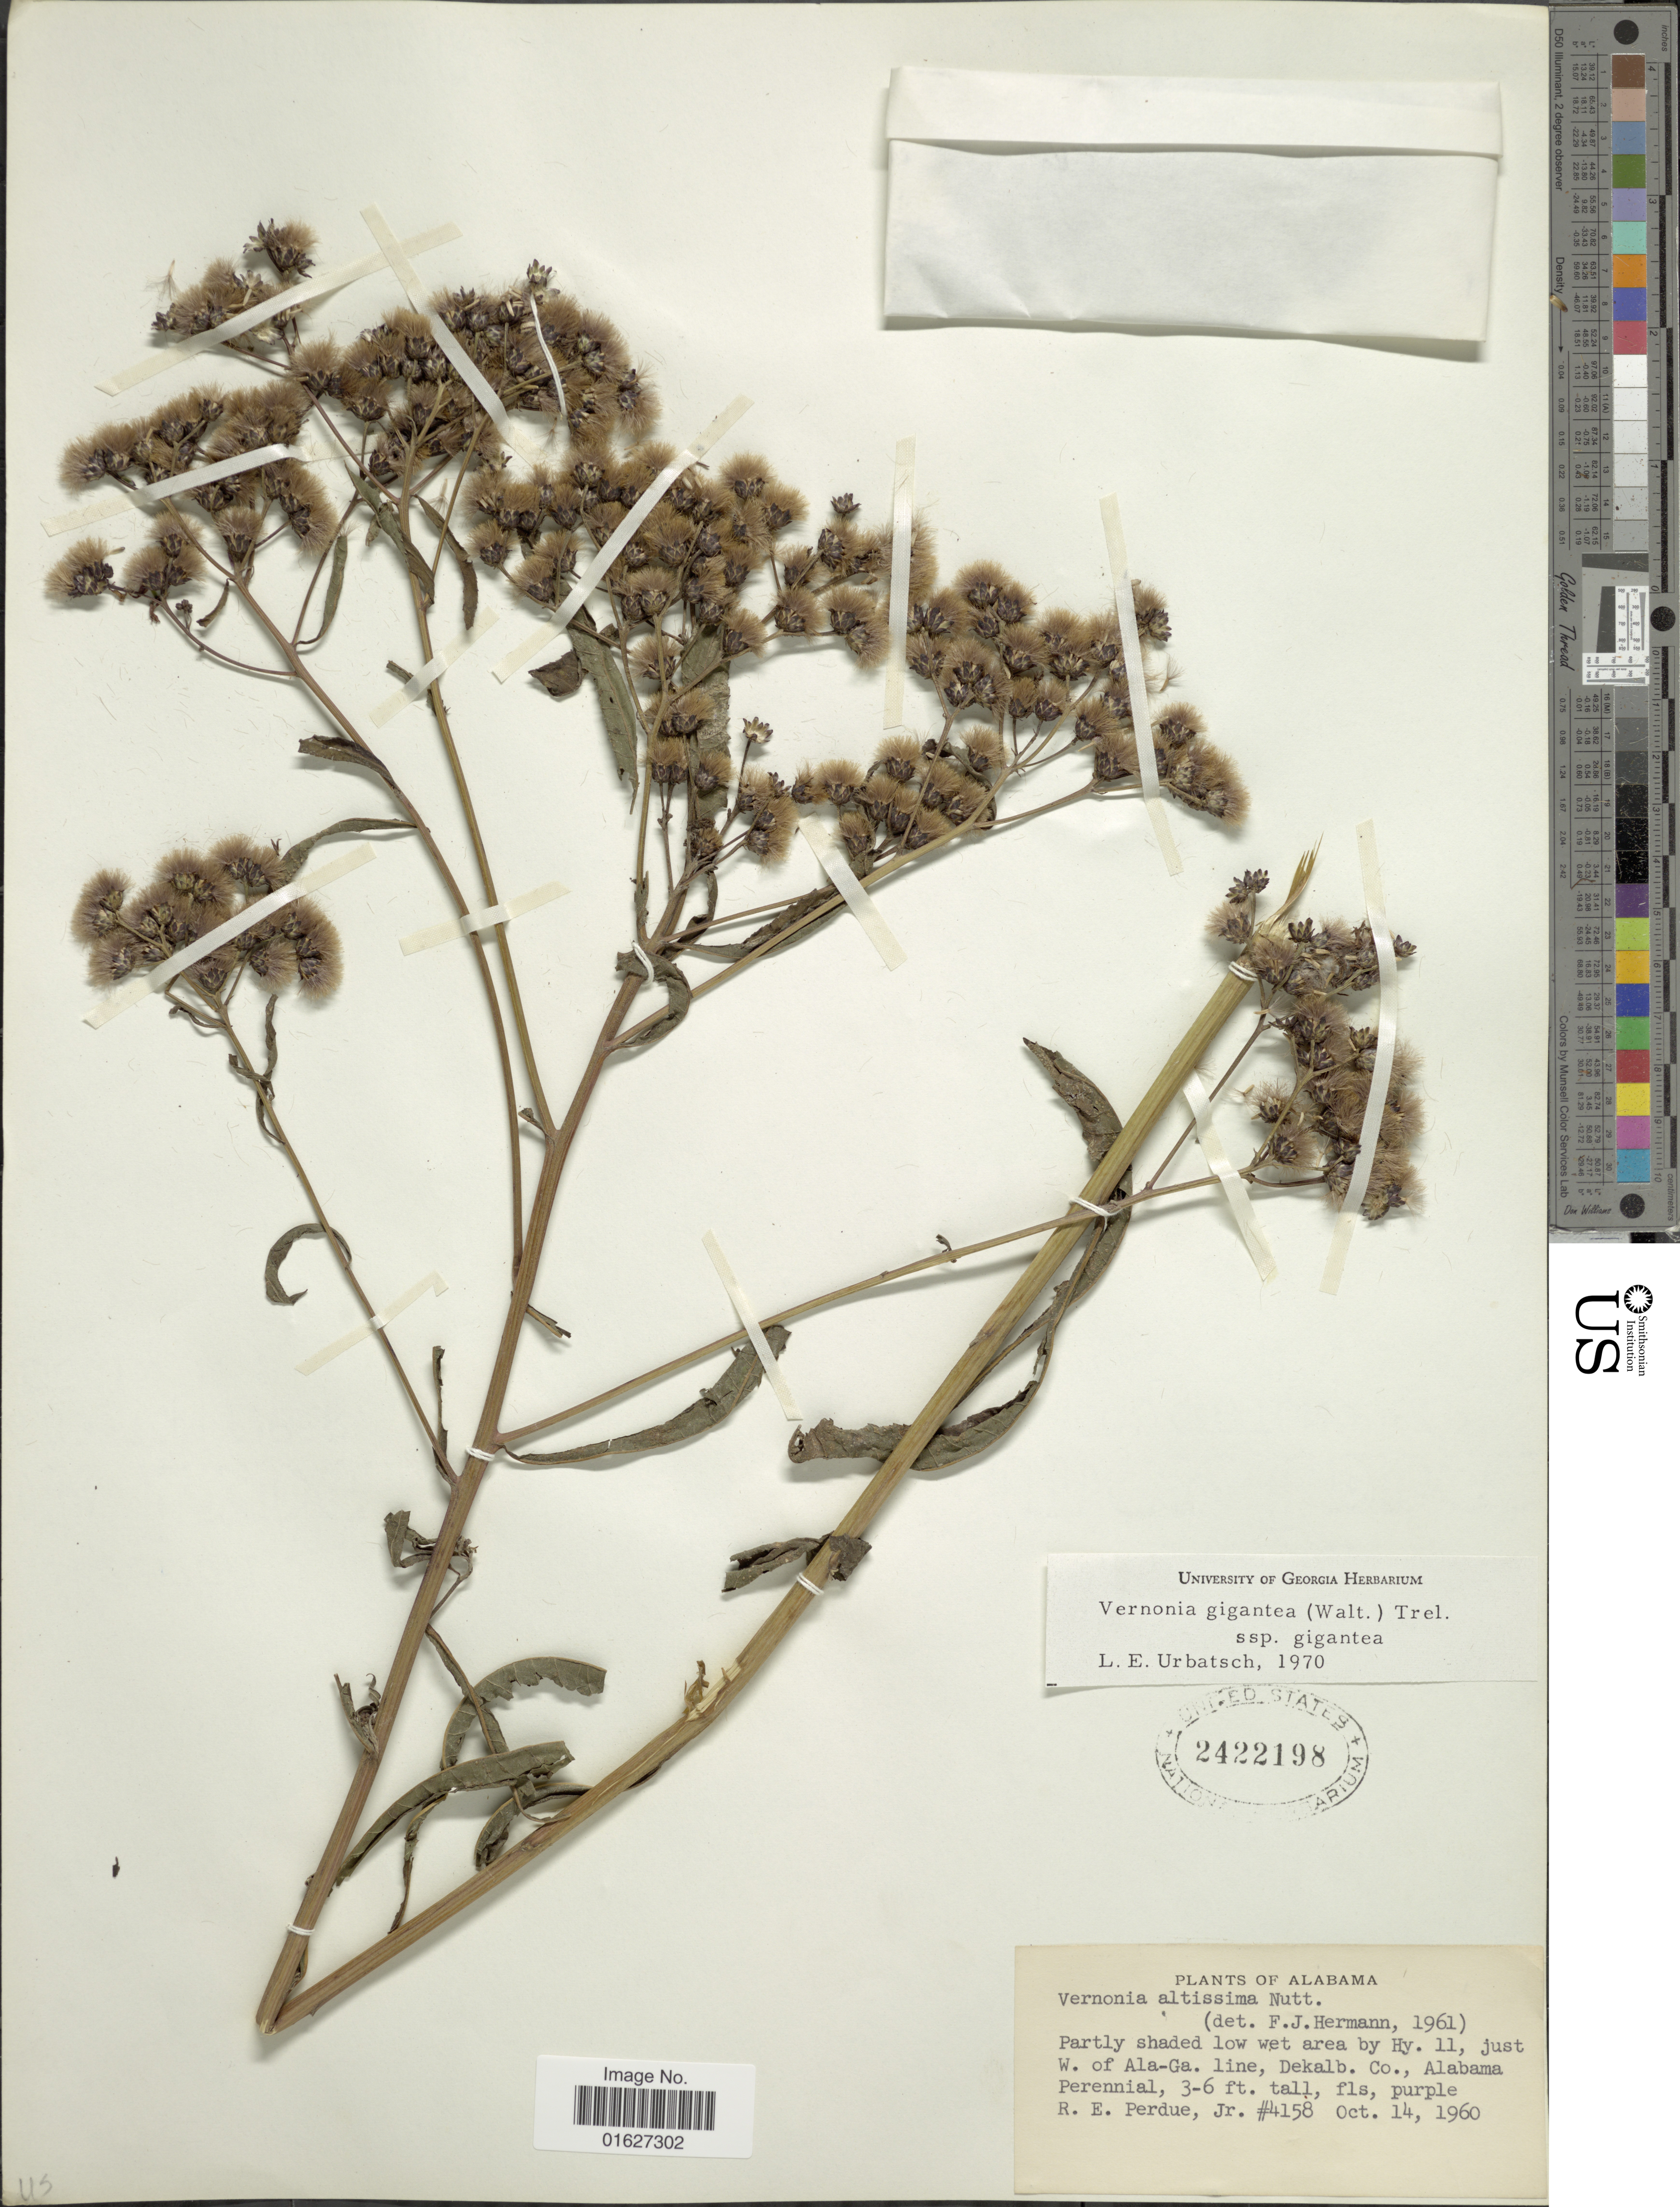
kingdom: Plantae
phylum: Tracheophyta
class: Magnoliopsida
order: Asterales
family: Asteraceae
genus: Vernonia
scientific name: Vernonia gigantea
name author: (Walter) Trel.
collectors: R. E. Perdue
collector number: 4158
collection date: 1960-10-14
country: United States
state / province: Alabama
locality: Alabama. Just W. of Ala-Ga. line, Delb. Co., Alabama Perennial.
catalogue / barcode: US 2422198